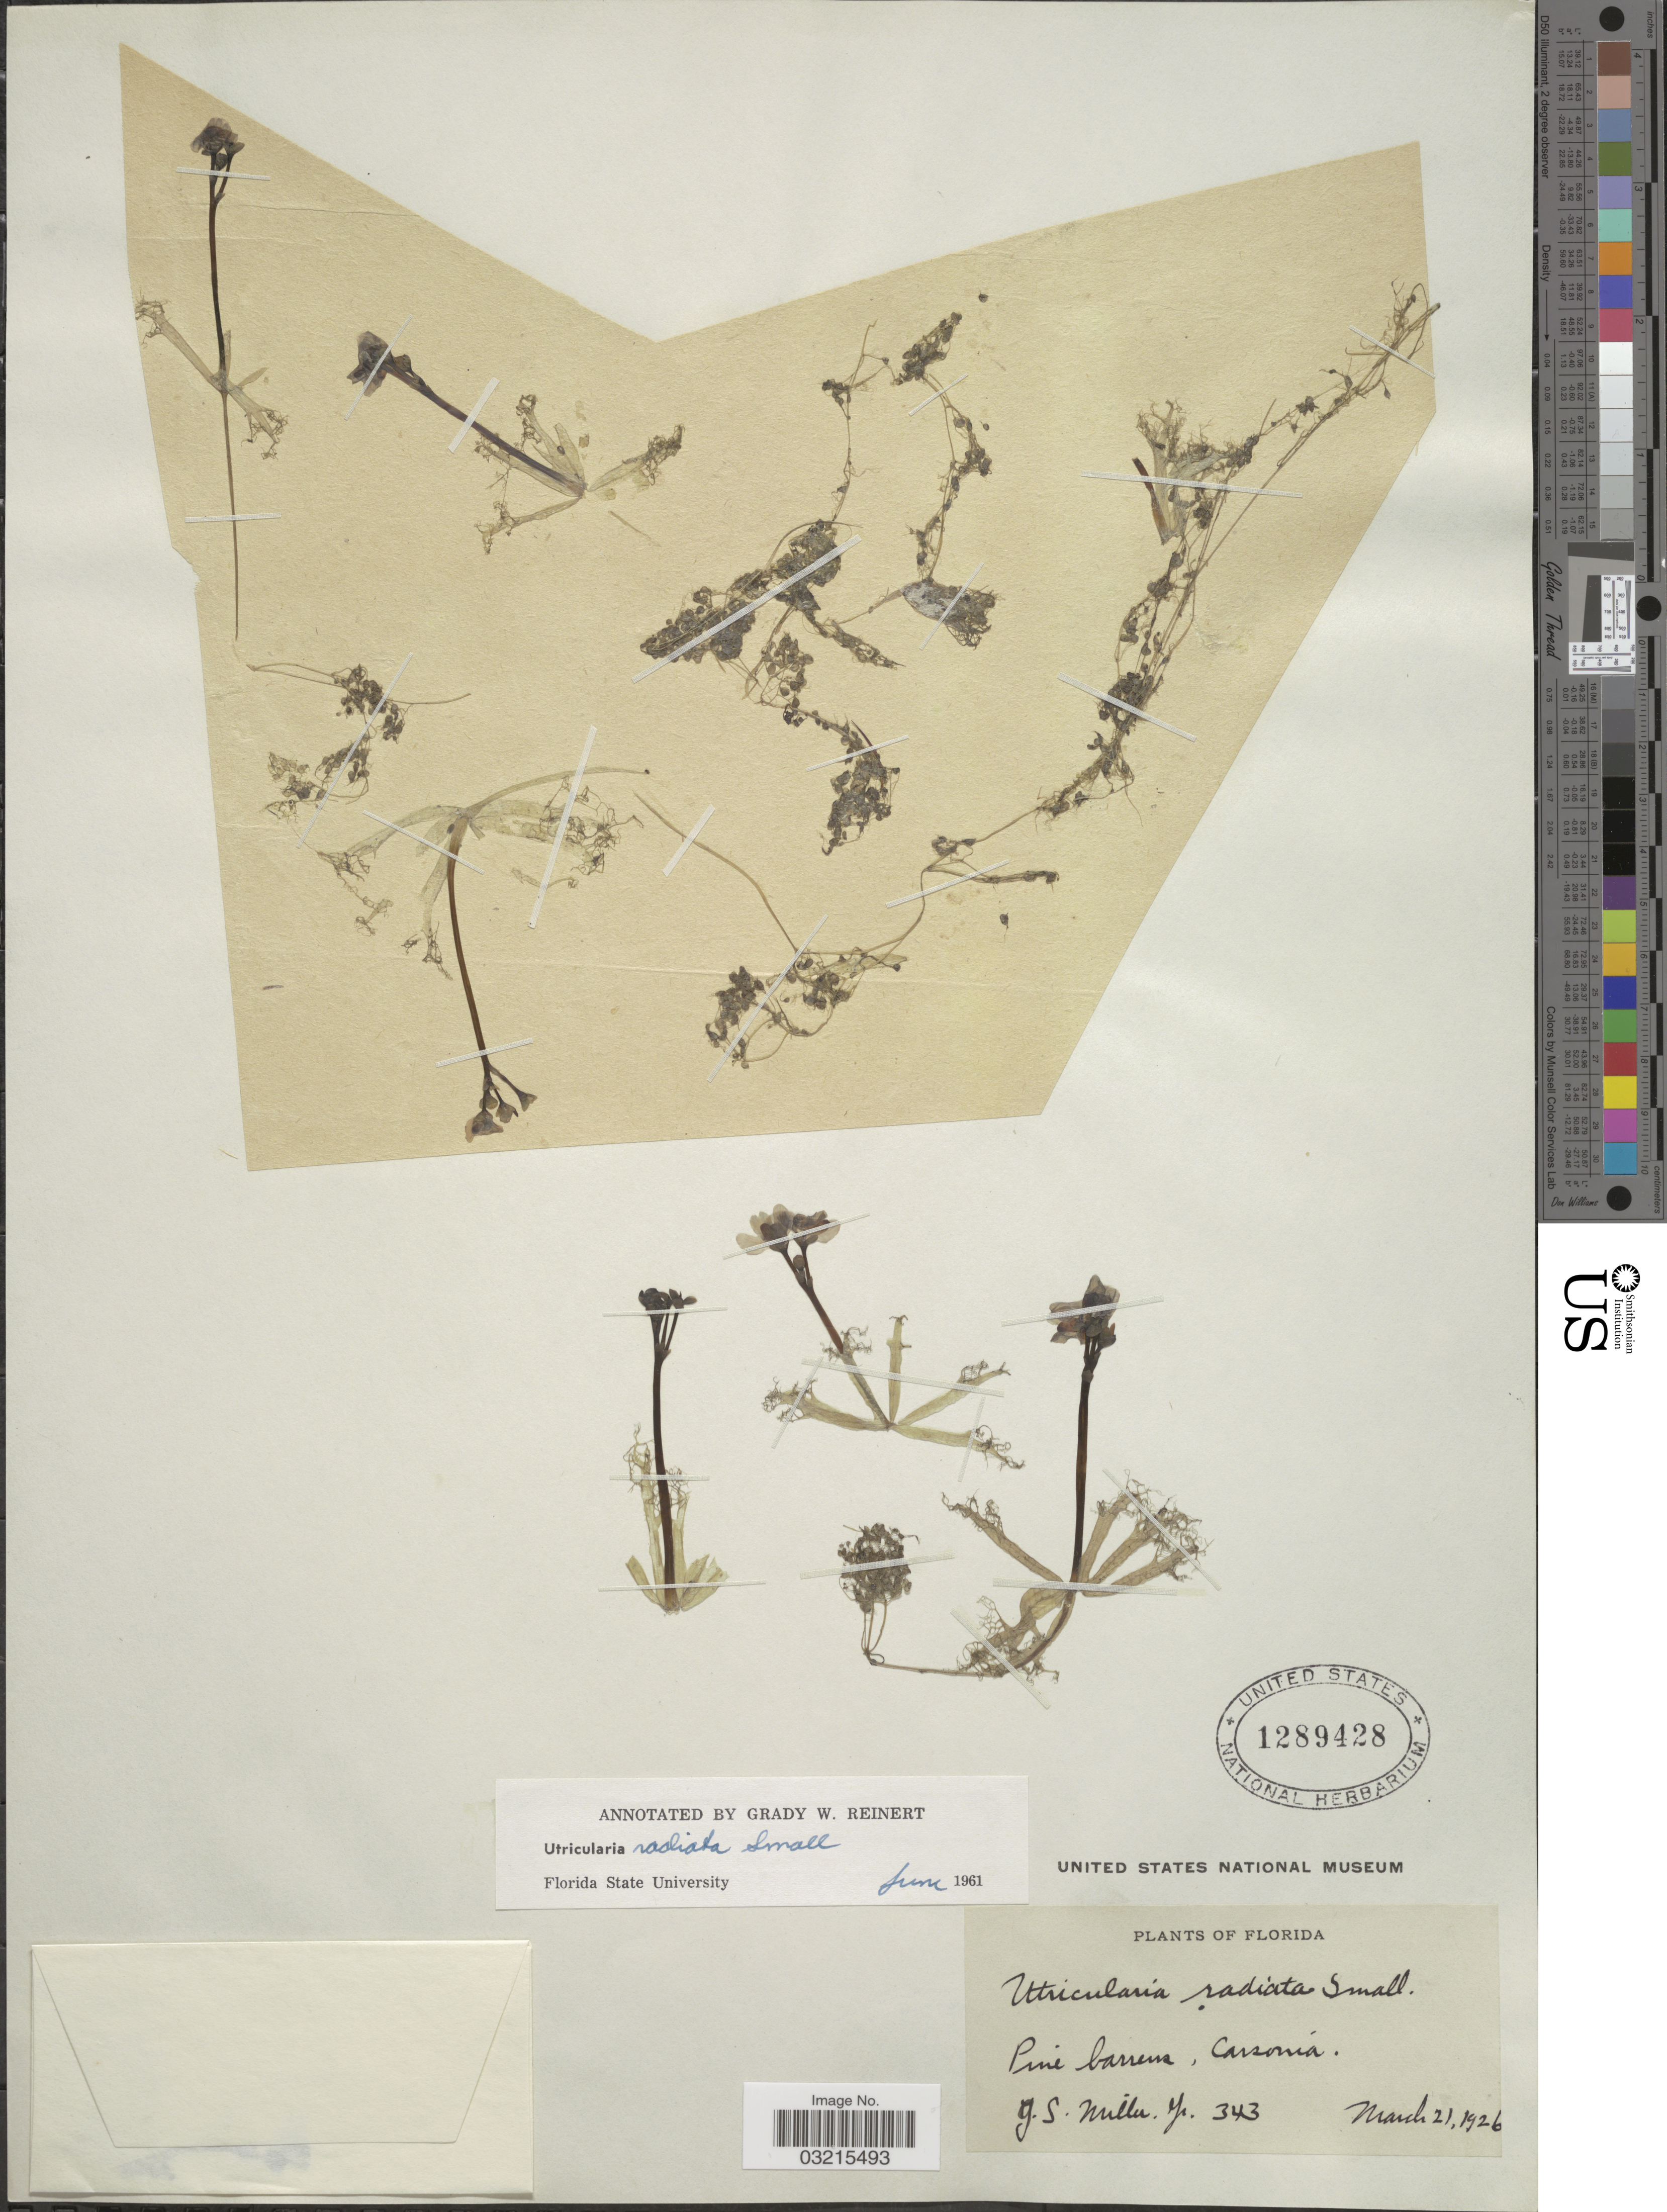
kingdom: Plantae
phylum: Tracheophyta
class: Magnoliopsida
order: Lamiales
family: Lentibulariaceae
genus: Utricularia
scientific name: Utricularia radiata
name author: Small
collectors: J. S. Miller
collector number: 343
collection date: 1926-03-21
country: United States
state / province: Florida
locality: Pine barrens, Carzonia.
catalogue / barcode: US 1289428